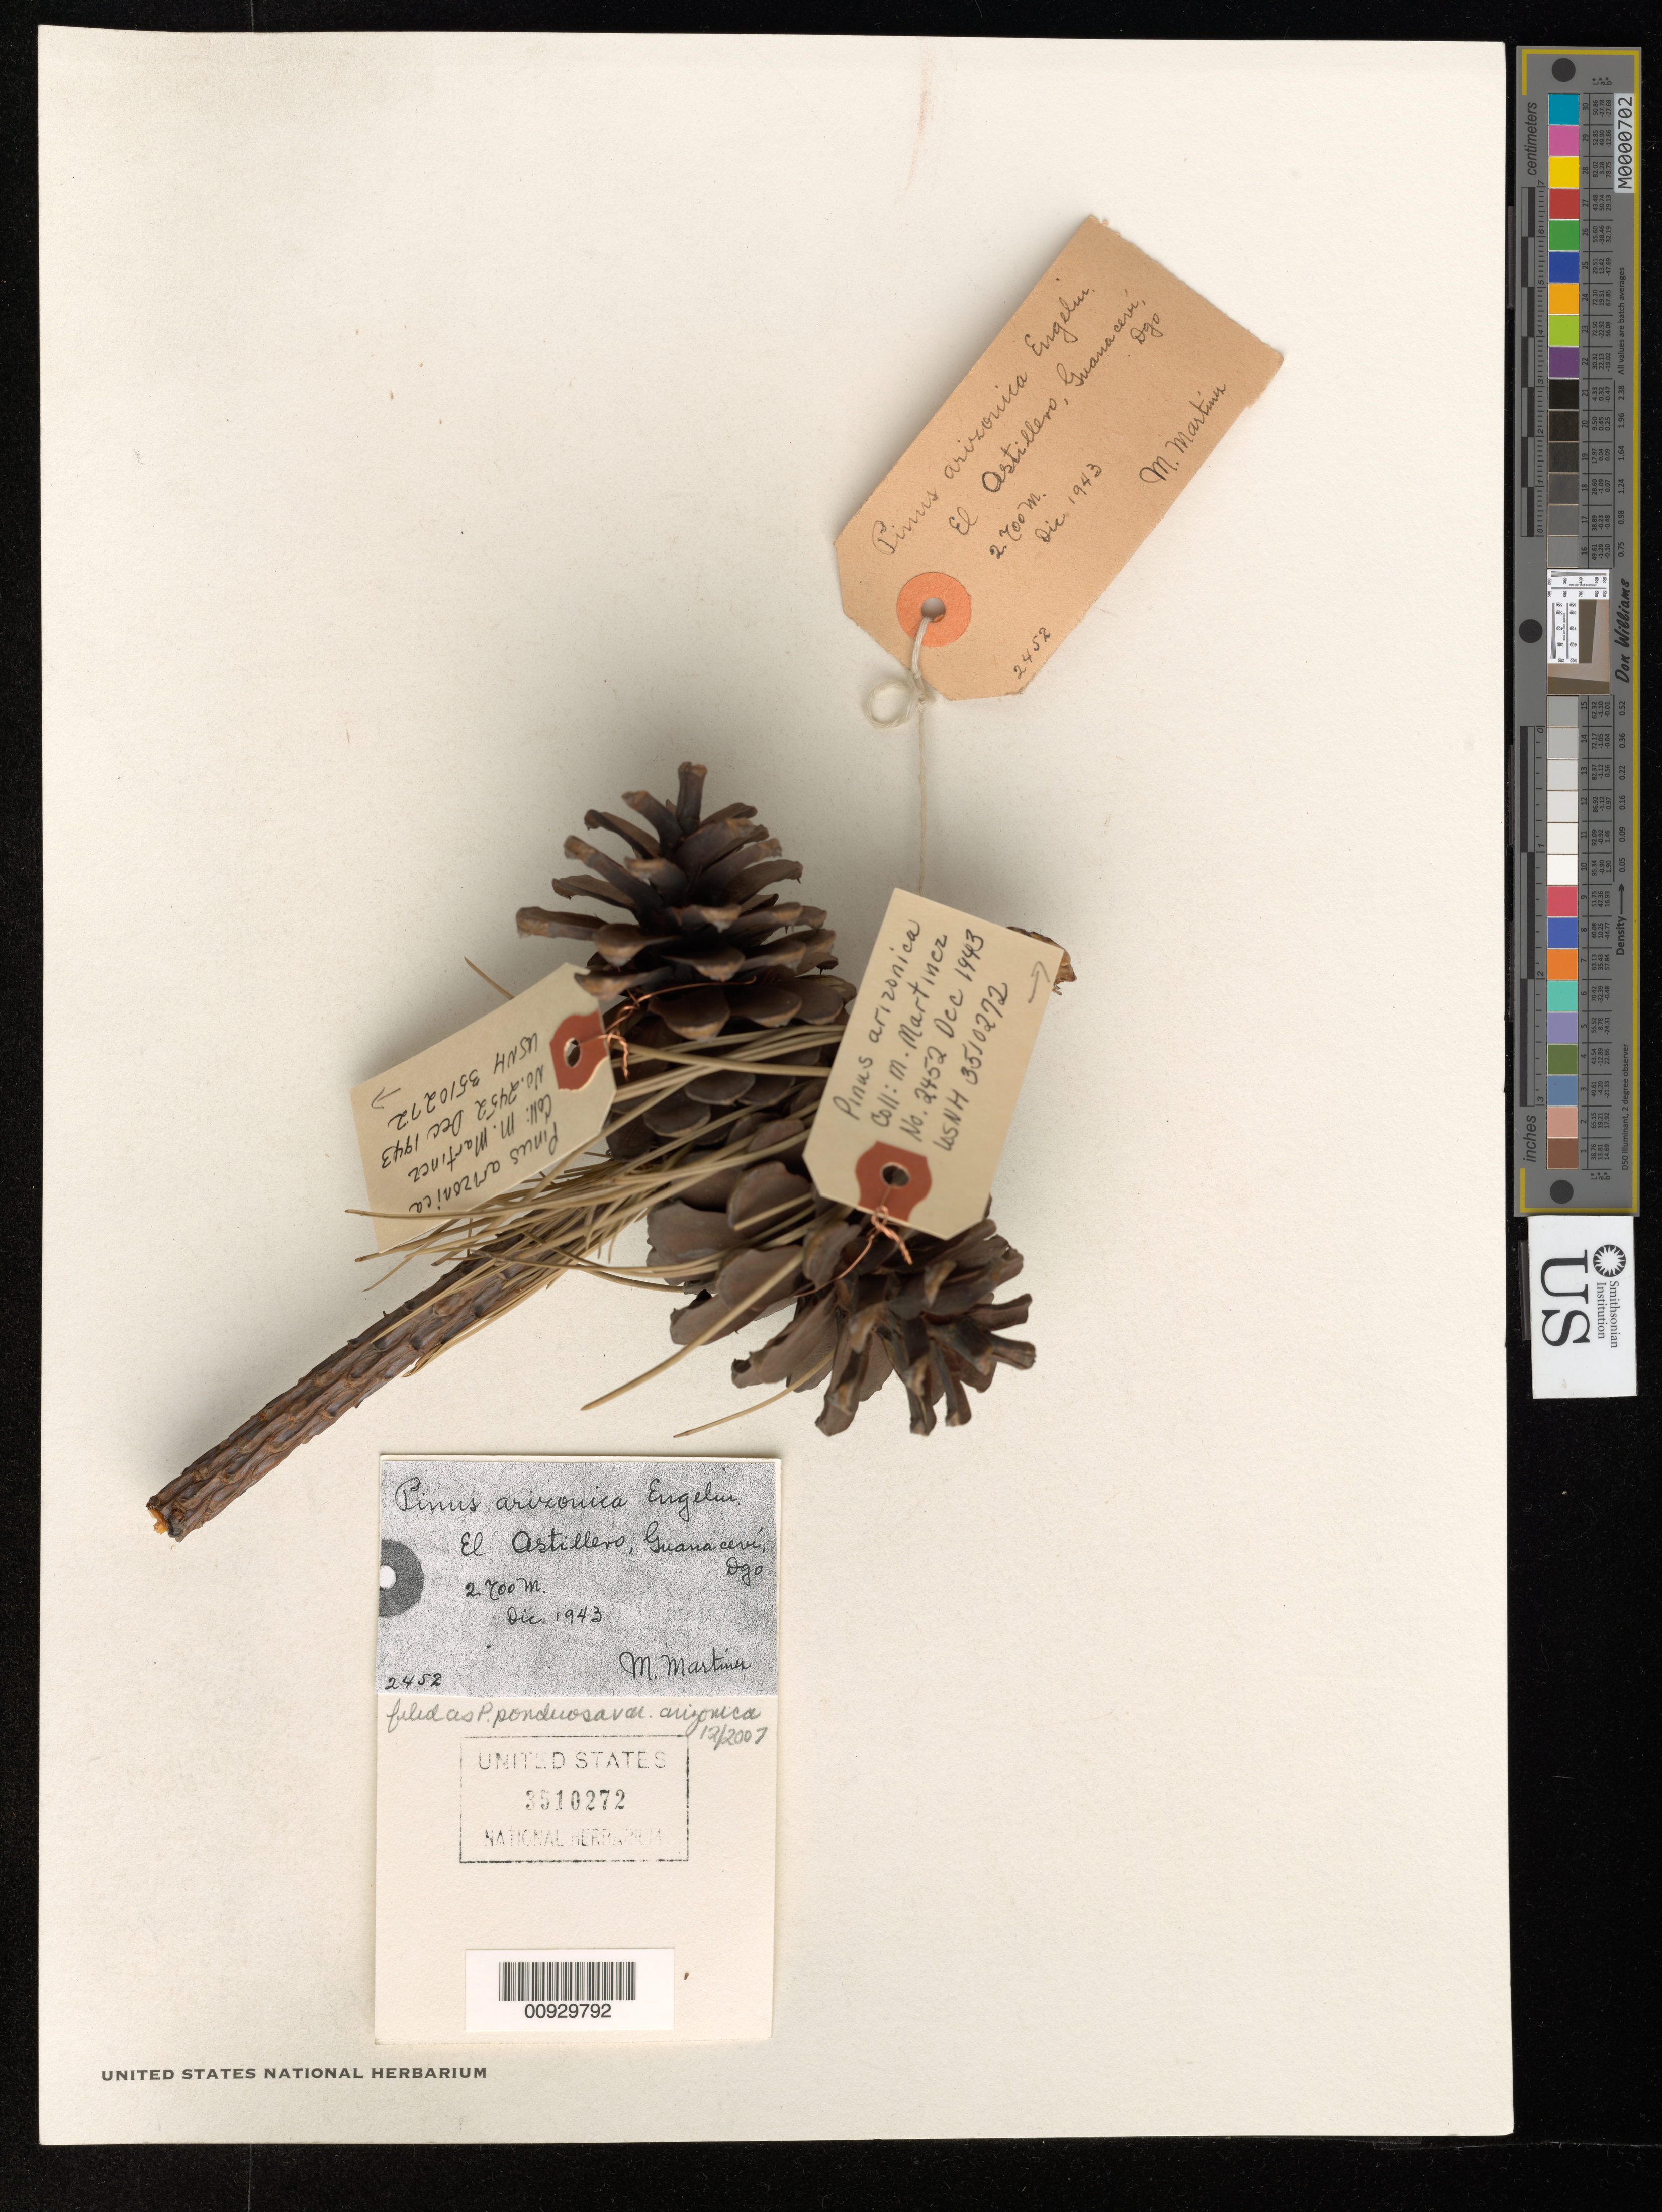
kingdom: Plantae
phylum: Tracheophyta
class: Pinopsida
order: Pinales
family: Pinaceae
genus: Pinus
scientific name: Pinus ponderosa var. arizonica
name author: (Engelm.) Shaw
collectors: M. Martinez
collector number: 2452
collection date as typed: Dec 1943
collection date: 1943-12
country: Mexico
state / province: Durango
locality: El Ostillero, Guanaceri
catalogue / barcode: US 3510272